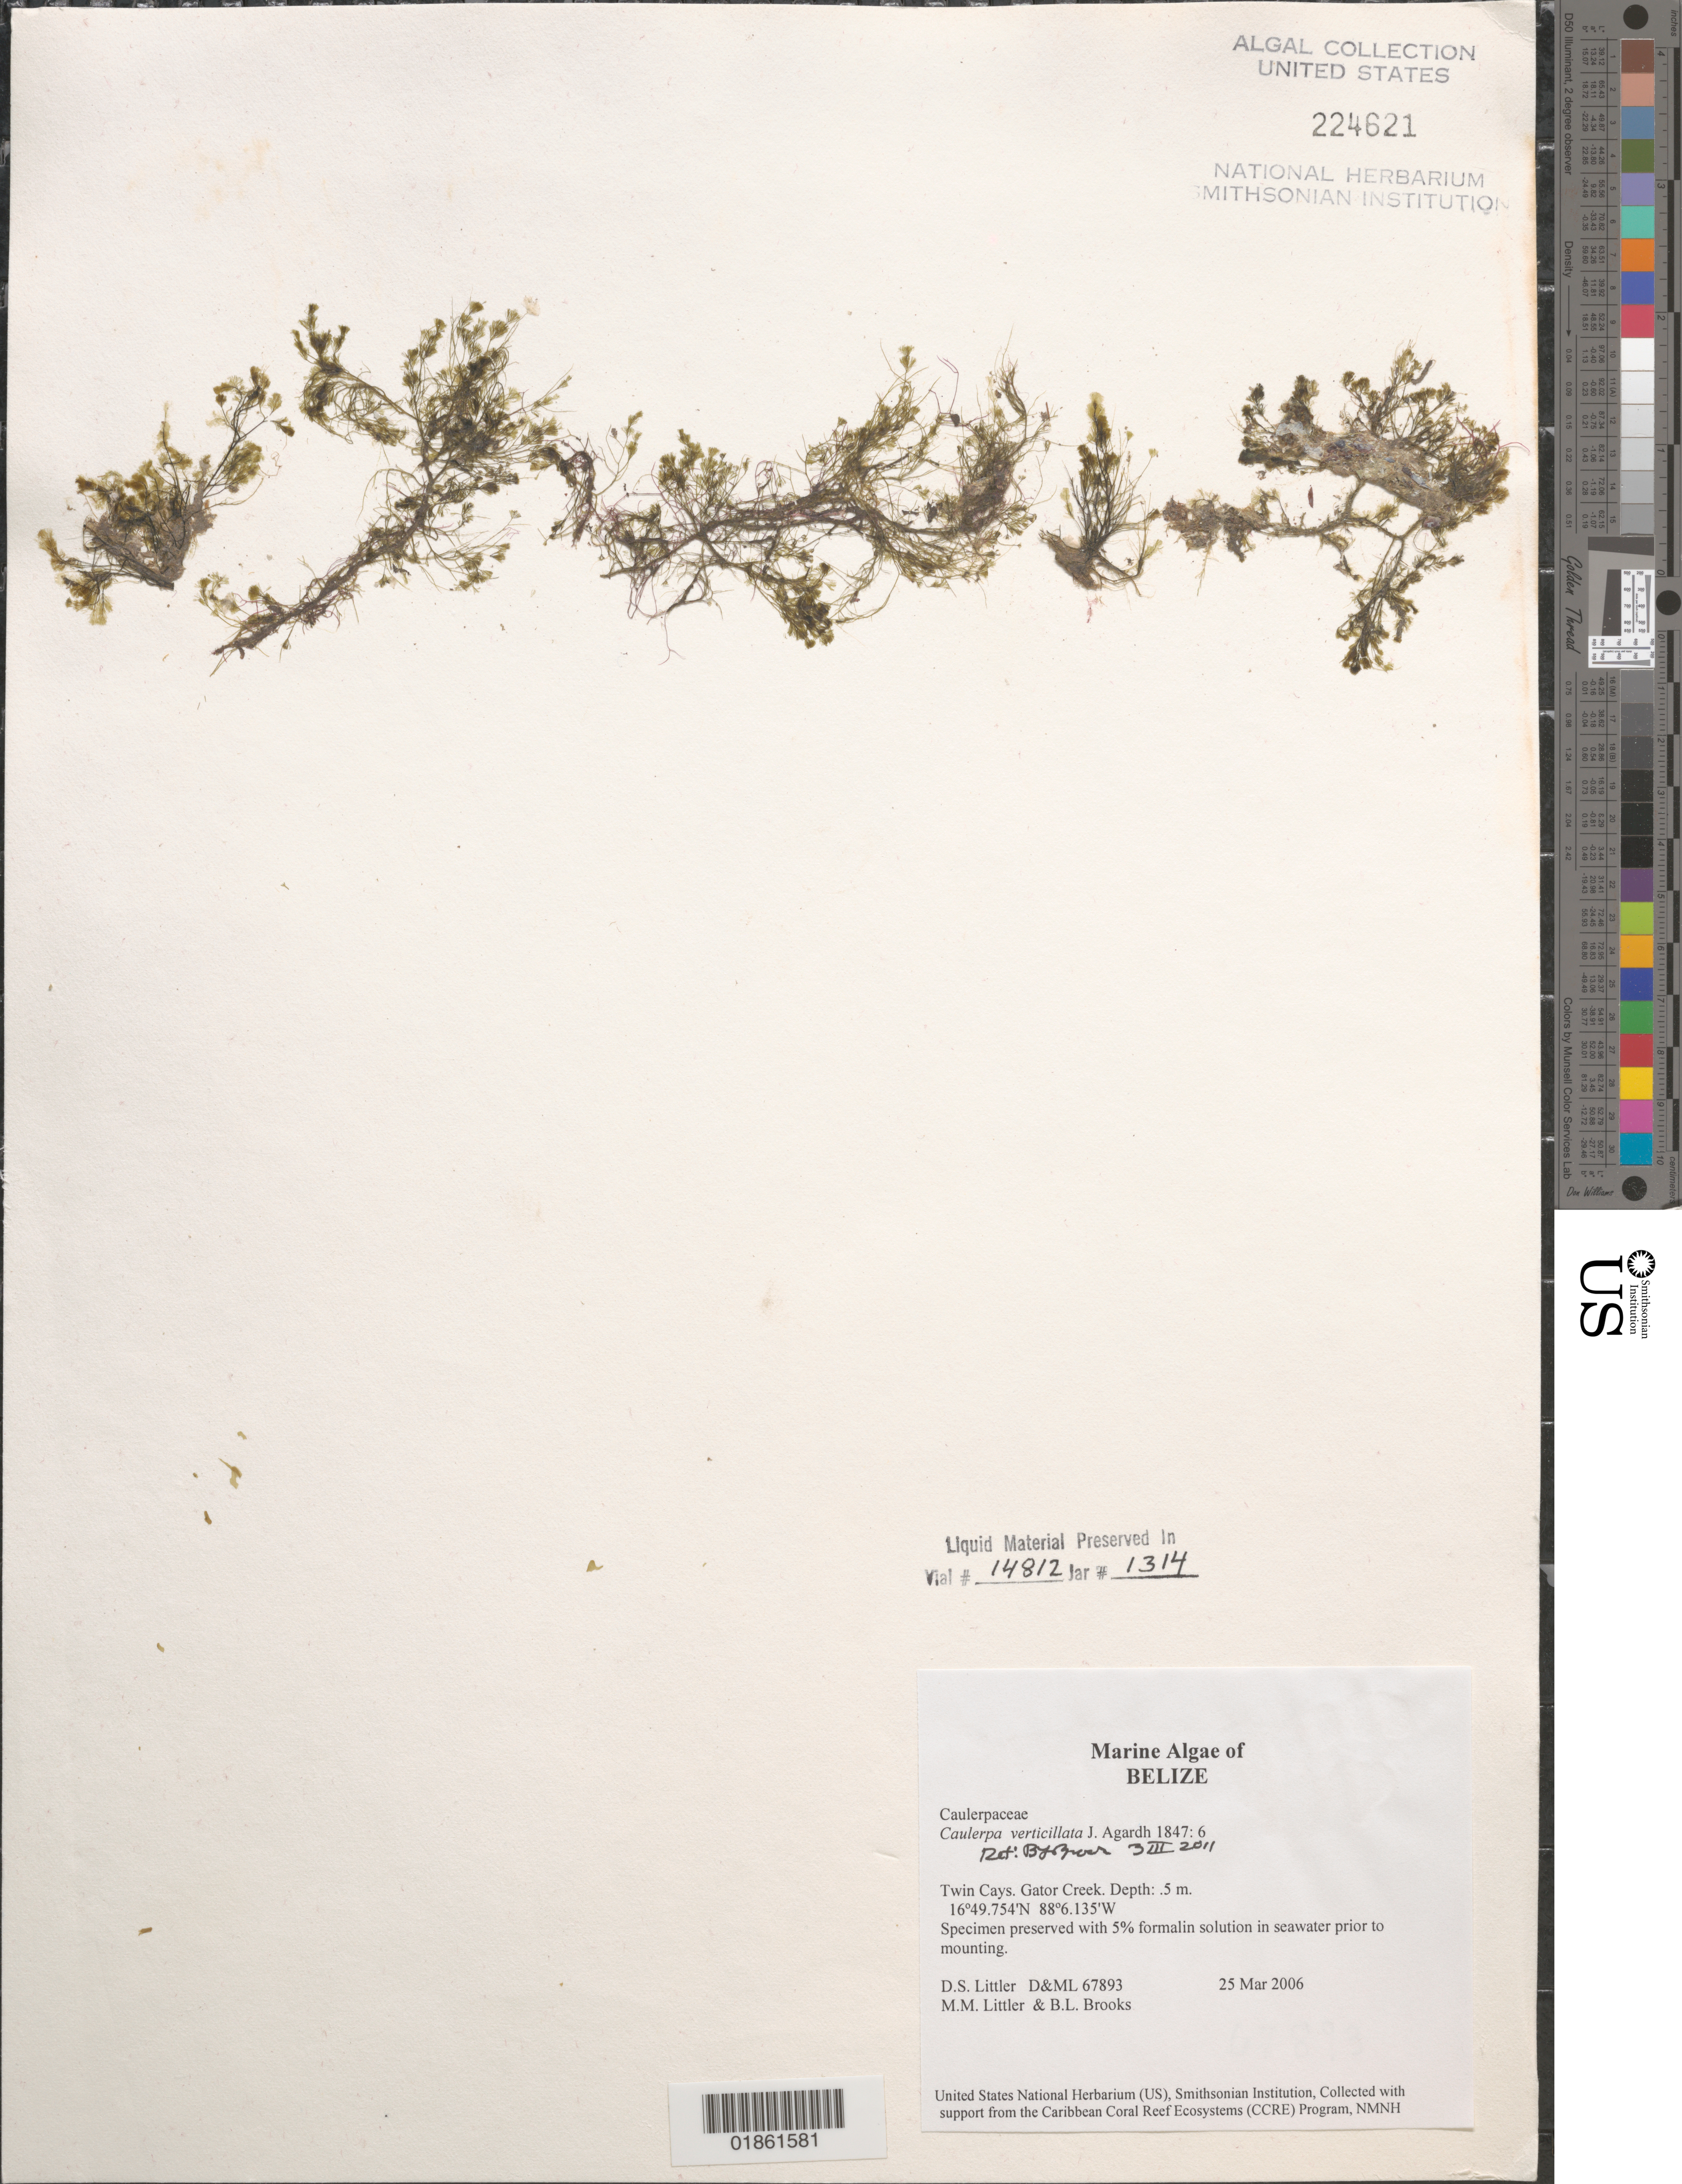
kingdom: Plantae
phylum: Chlorophyta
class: Ulvophyceae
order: Bryopsidales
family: Caulerpaceae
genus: Caulerpa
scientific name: Caulerpa verticillata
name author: J. Agardh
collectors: M. M. Littler, D. S. Littler & B. Brooks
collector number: D&ML 67893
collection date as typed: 25 Mar 2006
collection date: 2006-03-25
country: Belize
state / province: Stann Creek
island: Twin Cays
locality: Grouper Gardens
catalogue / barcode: US 224621